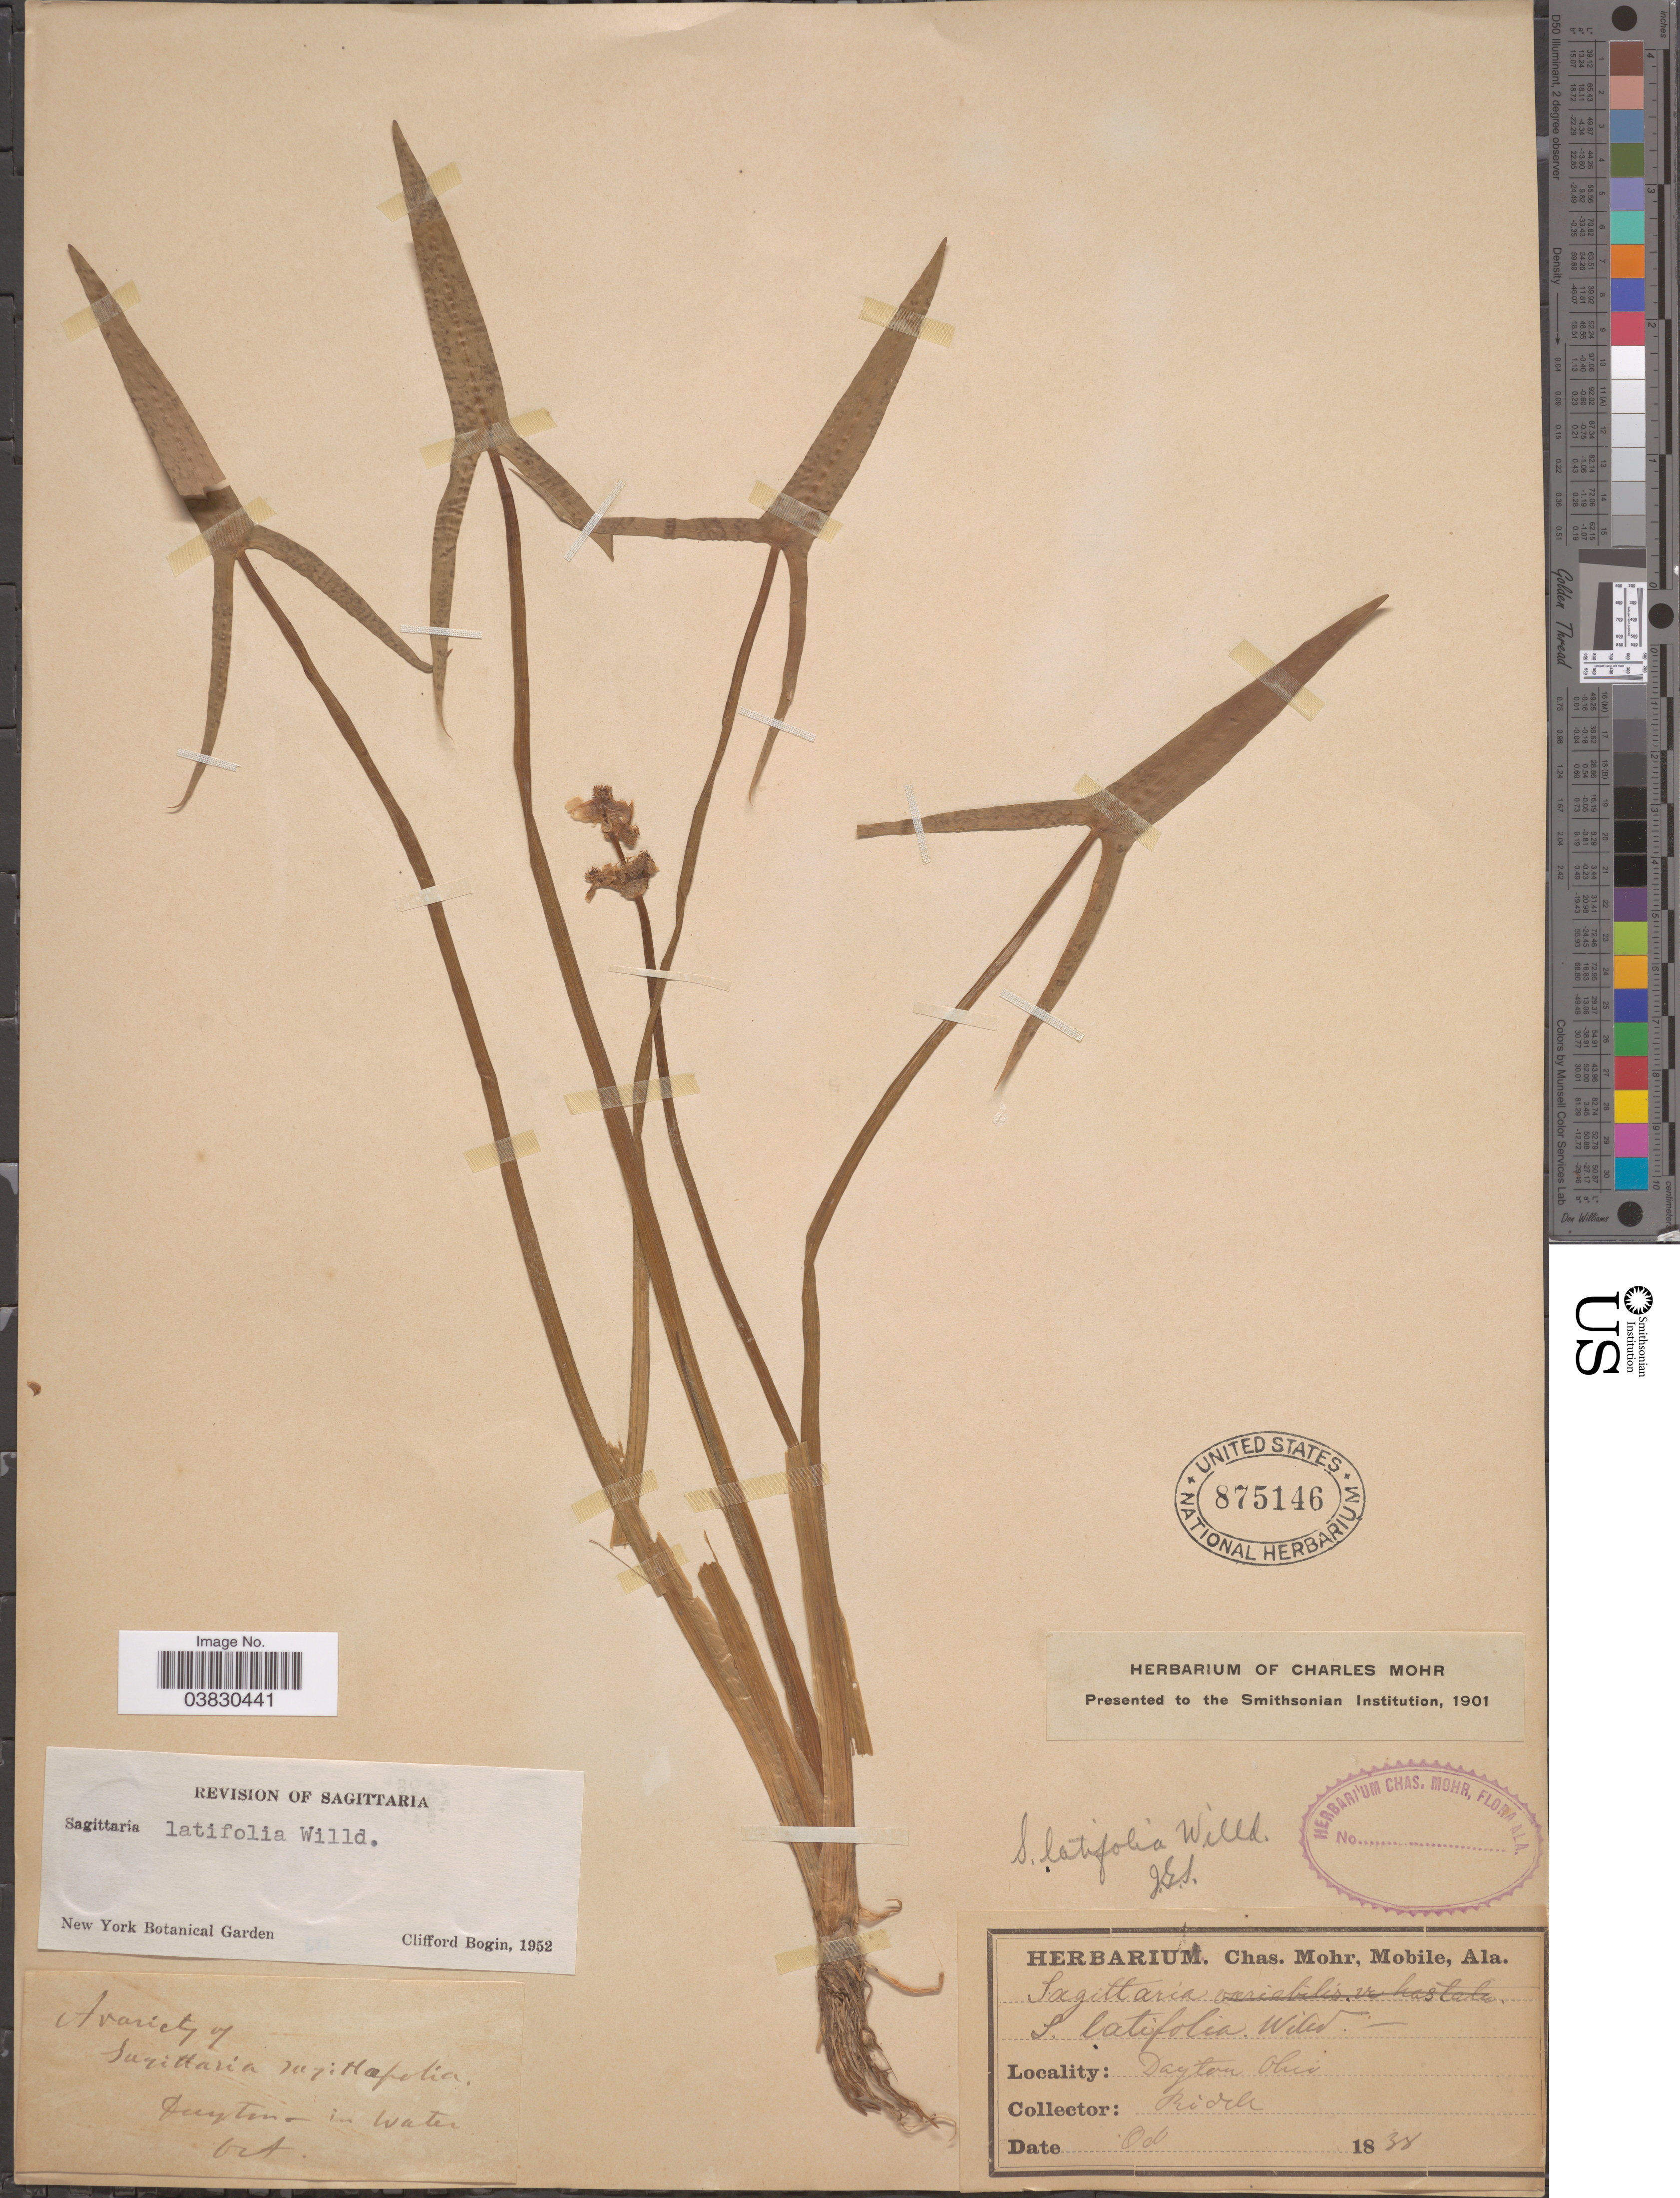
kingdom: Plantae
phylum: Tracheophyta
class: Liliopsida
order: Alismatales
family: Alismataceae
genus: Sagittaria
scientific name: Sagittaria latifolia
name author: Willd.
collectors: -. Ridele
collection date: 1838-10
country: United States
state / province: Ohio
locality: Dayton.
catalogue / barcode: US 875146